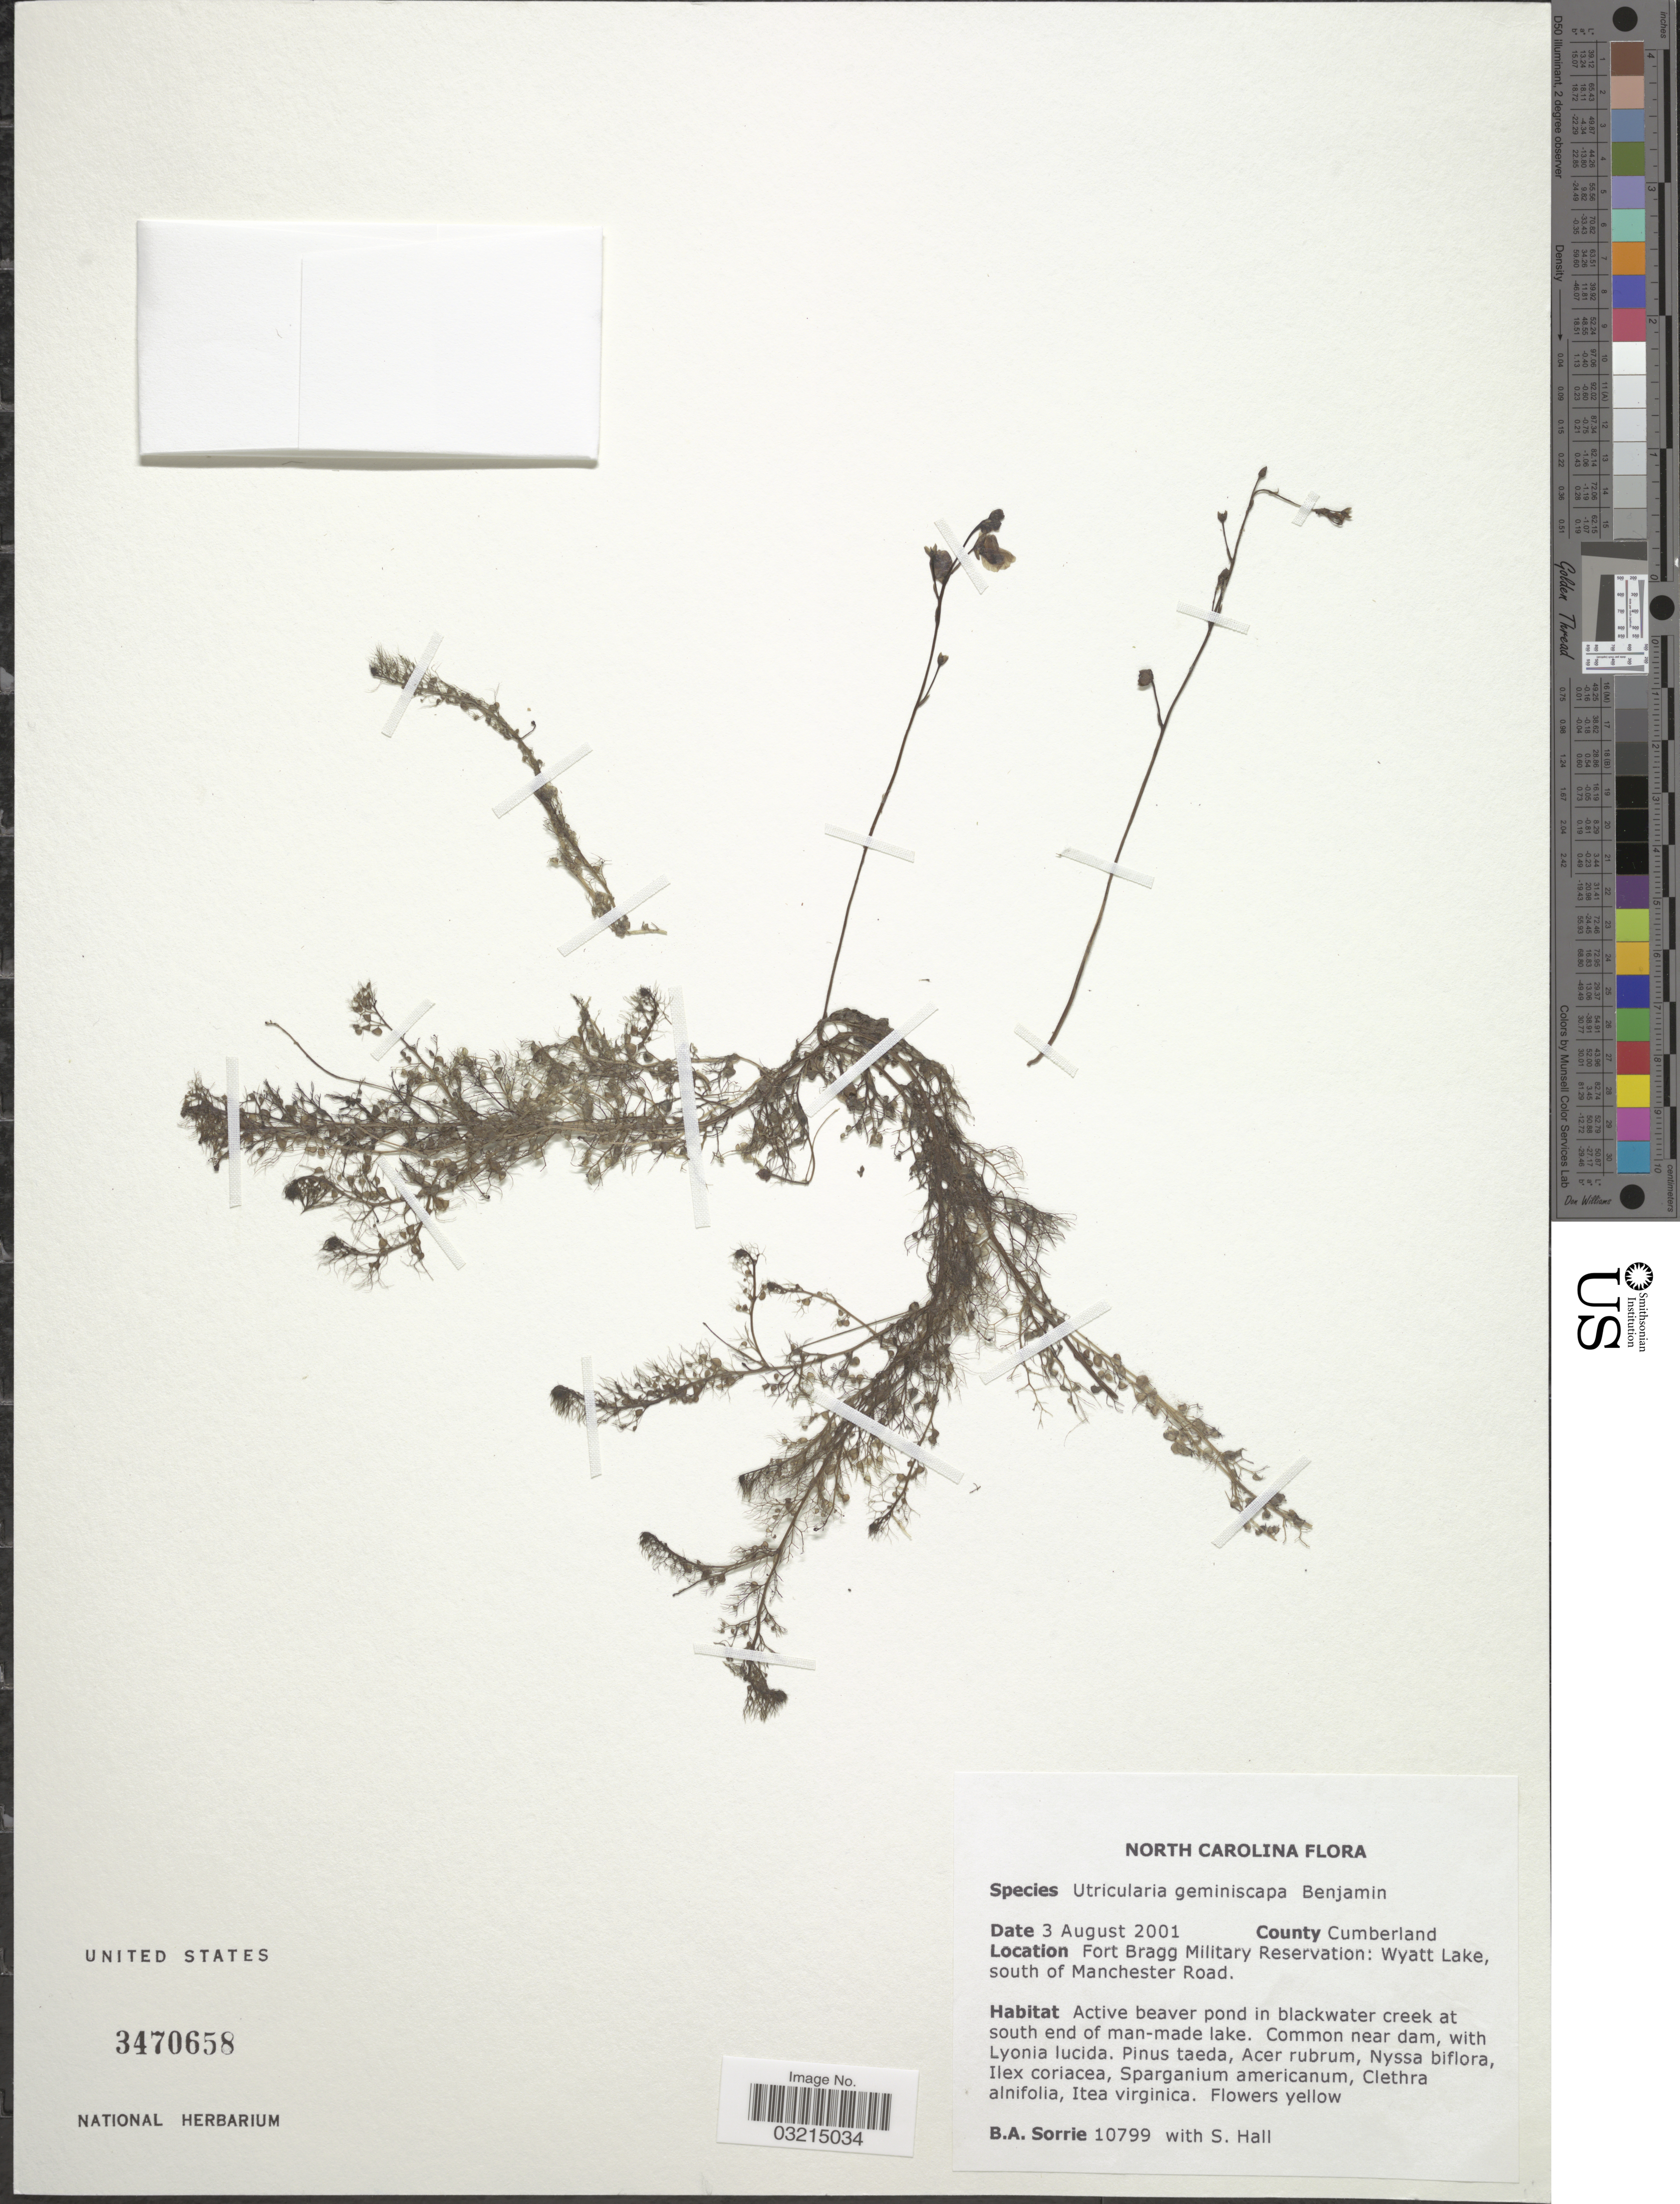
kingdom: Plantae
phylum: Tracheophyta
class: Magnoliopsida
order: Lamiales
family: Lentibulariaceae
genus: Utricularia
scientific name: Utricularia geminiscapa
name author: Benj.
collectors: B. Sorrie & S. Hall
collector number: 10799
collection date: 2001-08-03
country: United States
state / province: North Carolina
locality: County Cumberland. Fort Bragg Military Reservation: Wyatt Lake, south of Manchester Road.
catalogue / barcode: US 3470658